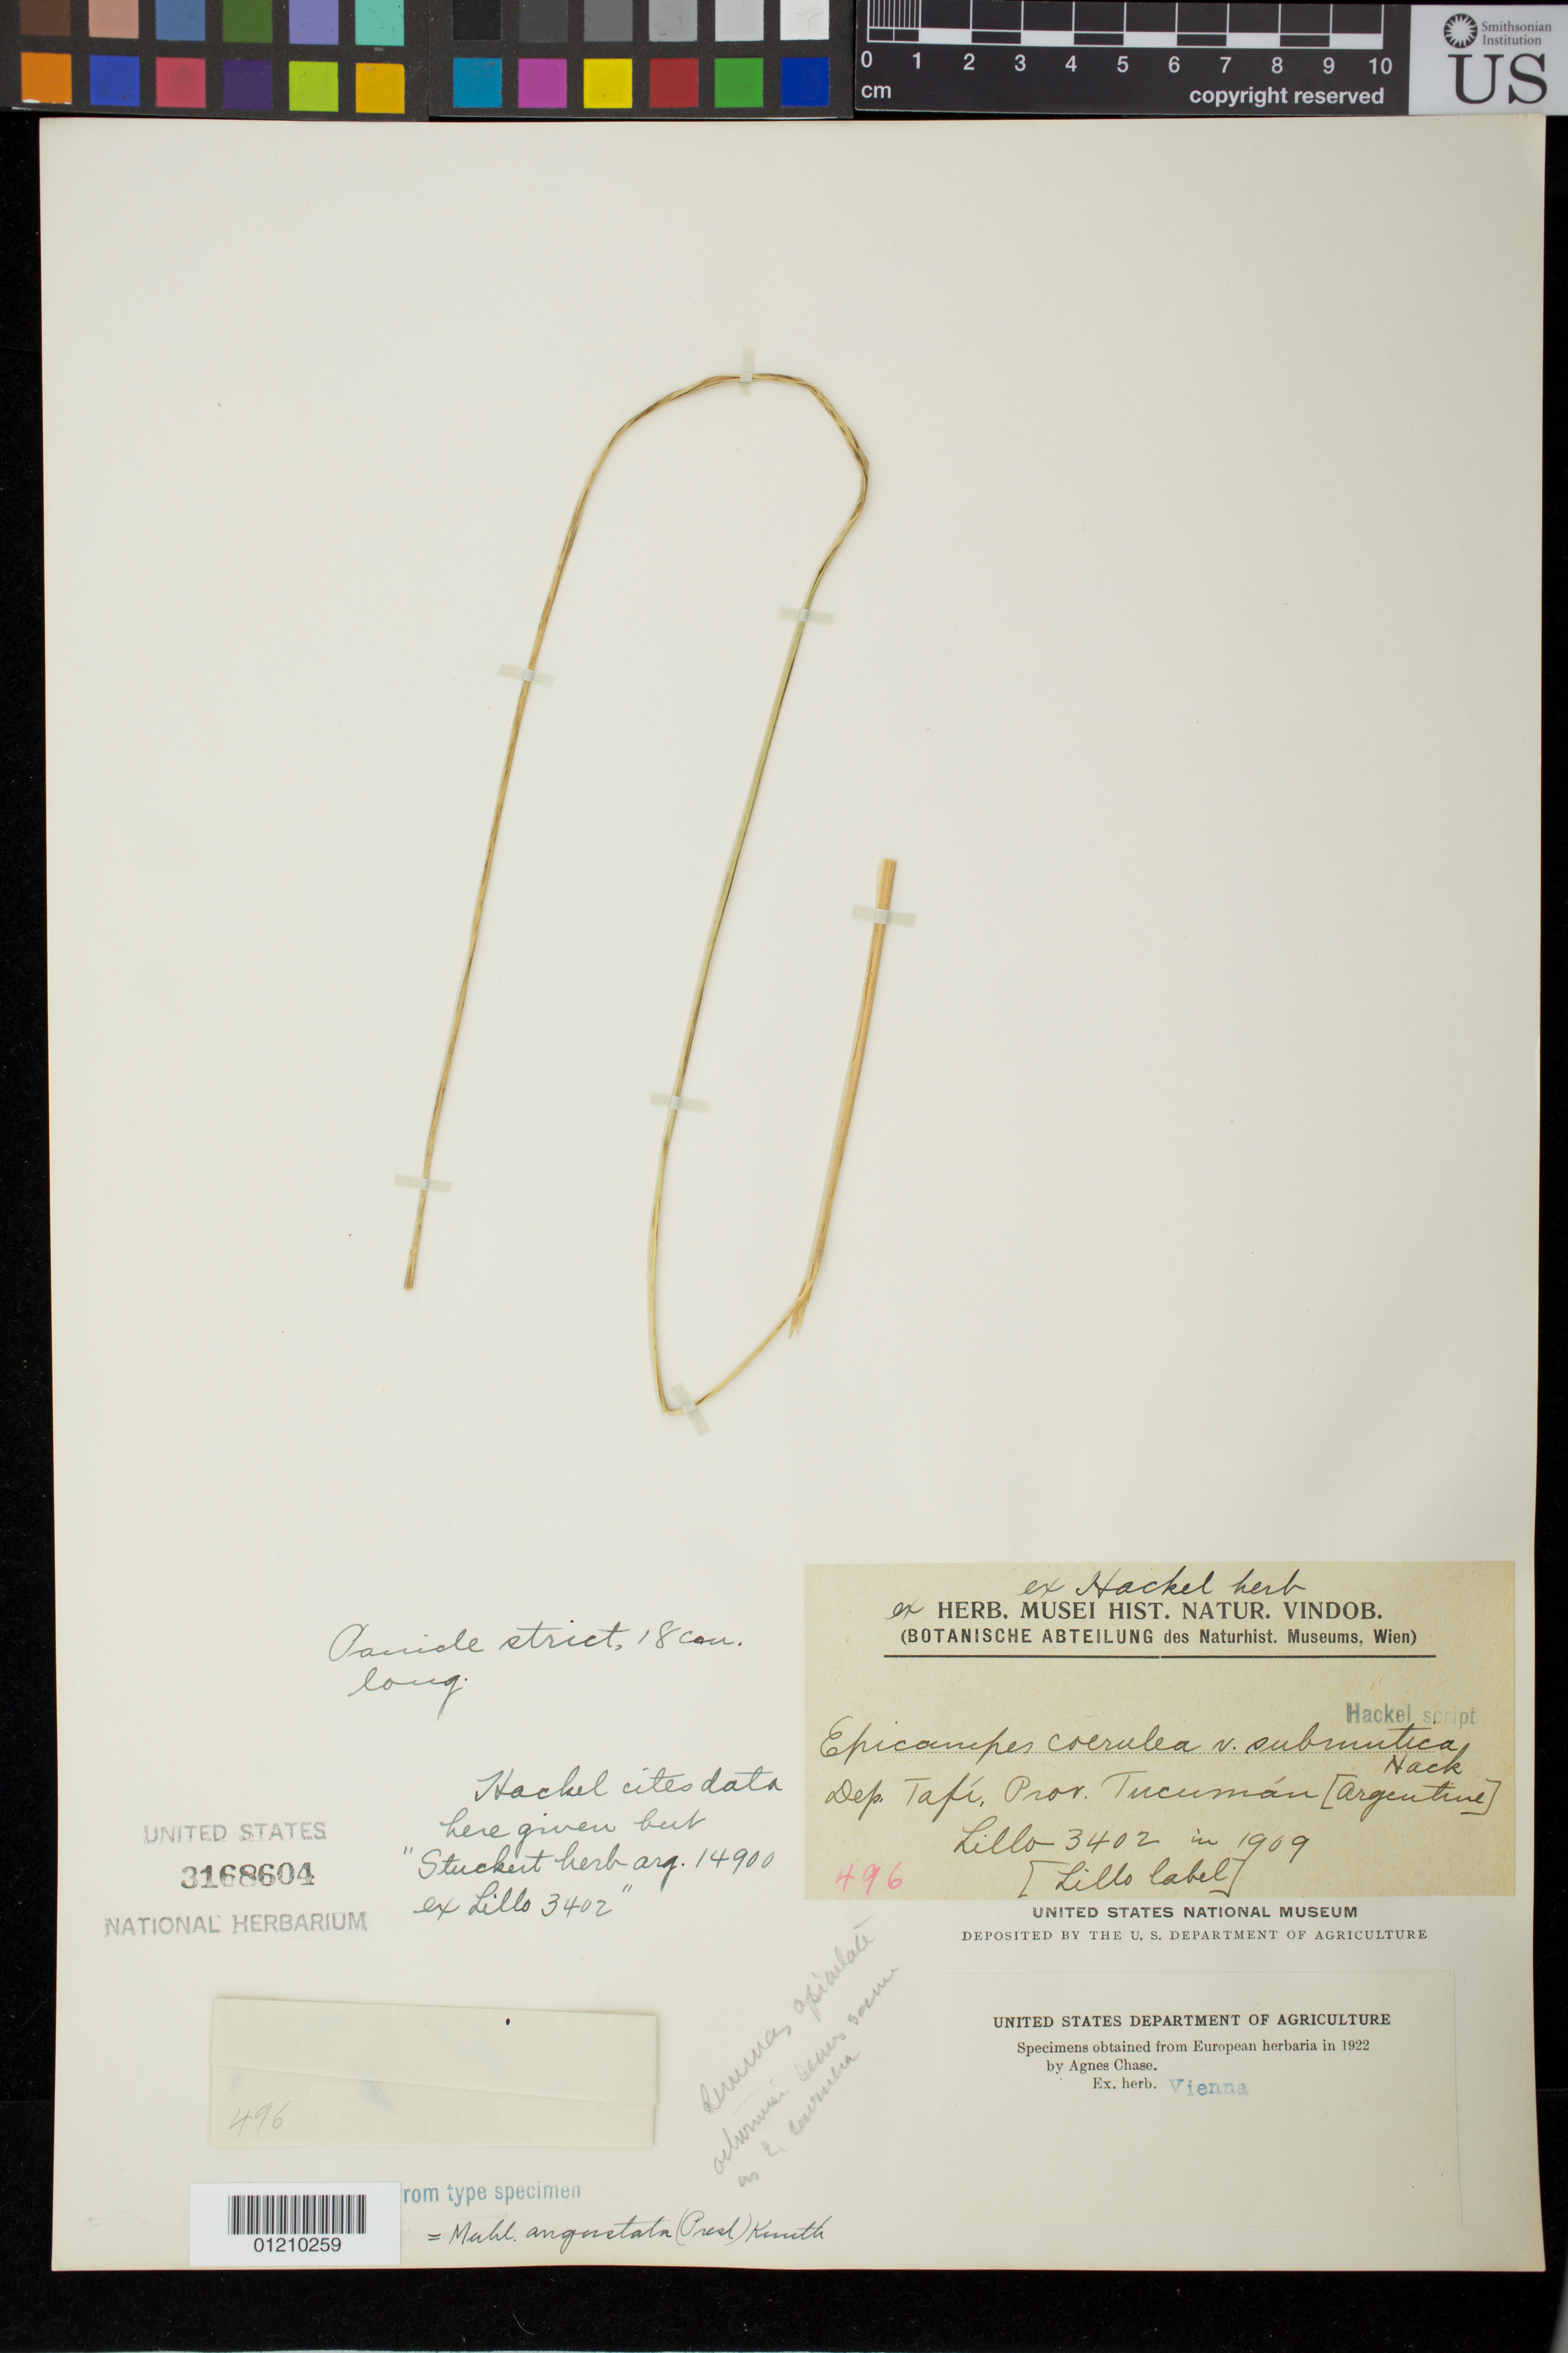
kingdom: Plantae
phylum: Tracheophyta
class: Liliopsida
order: Poales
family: Poaceae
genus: Epicampes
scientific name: Epicampes coerulea var. submutica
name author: Hack.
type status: Type Collection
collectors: Instituto Miguel Lillo de la Fundacion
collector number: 3402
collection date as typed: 1909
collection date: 1909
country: Argentina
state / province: Tucuman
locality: Dep. Tafi.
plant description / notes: Fragmentary material of type specimen ex herb. Vienna.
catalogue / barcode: US 3168604